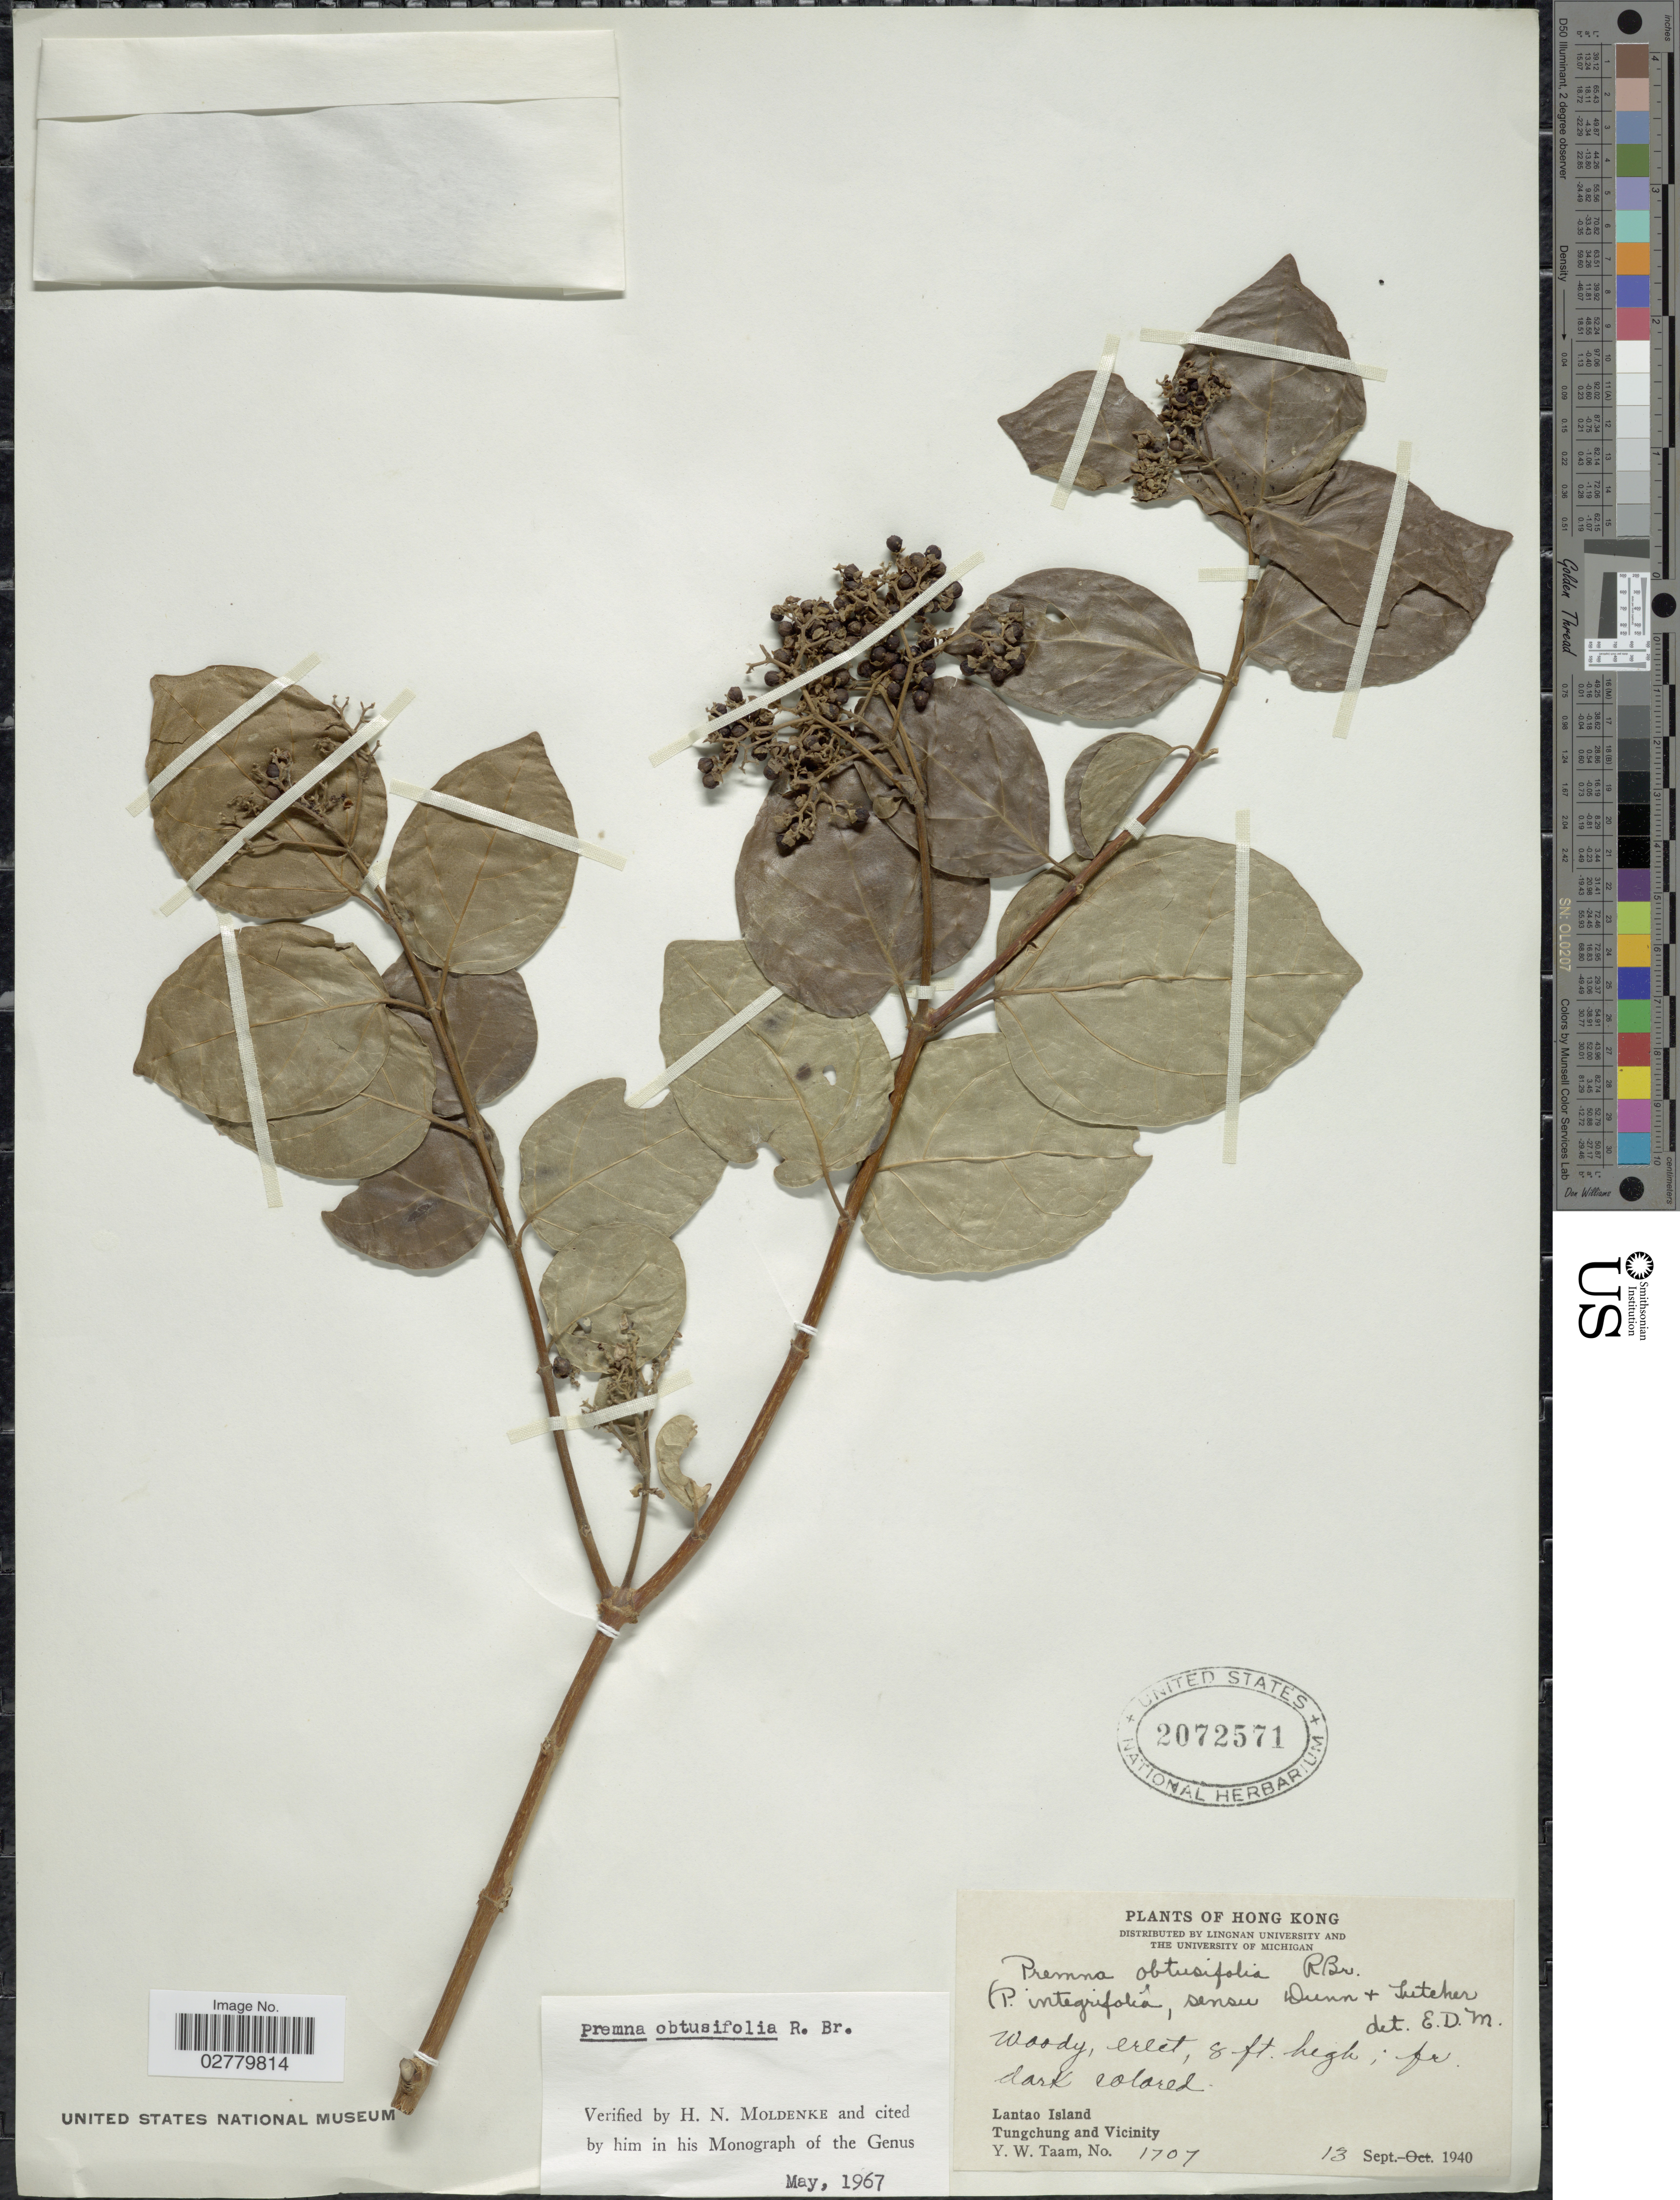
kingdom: Plantae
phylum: Tracheophyta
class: Magnoliopsida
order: Lamiales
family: Lamiaceae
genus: Premna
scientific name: Premna obtusifolia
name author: R. Br.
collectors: Y. W. Taam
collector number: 1707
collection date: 1940-09-13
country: China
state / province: Hong Kong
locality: Lantao Island. Tungchung and Vicinity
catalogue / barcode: US 2072571